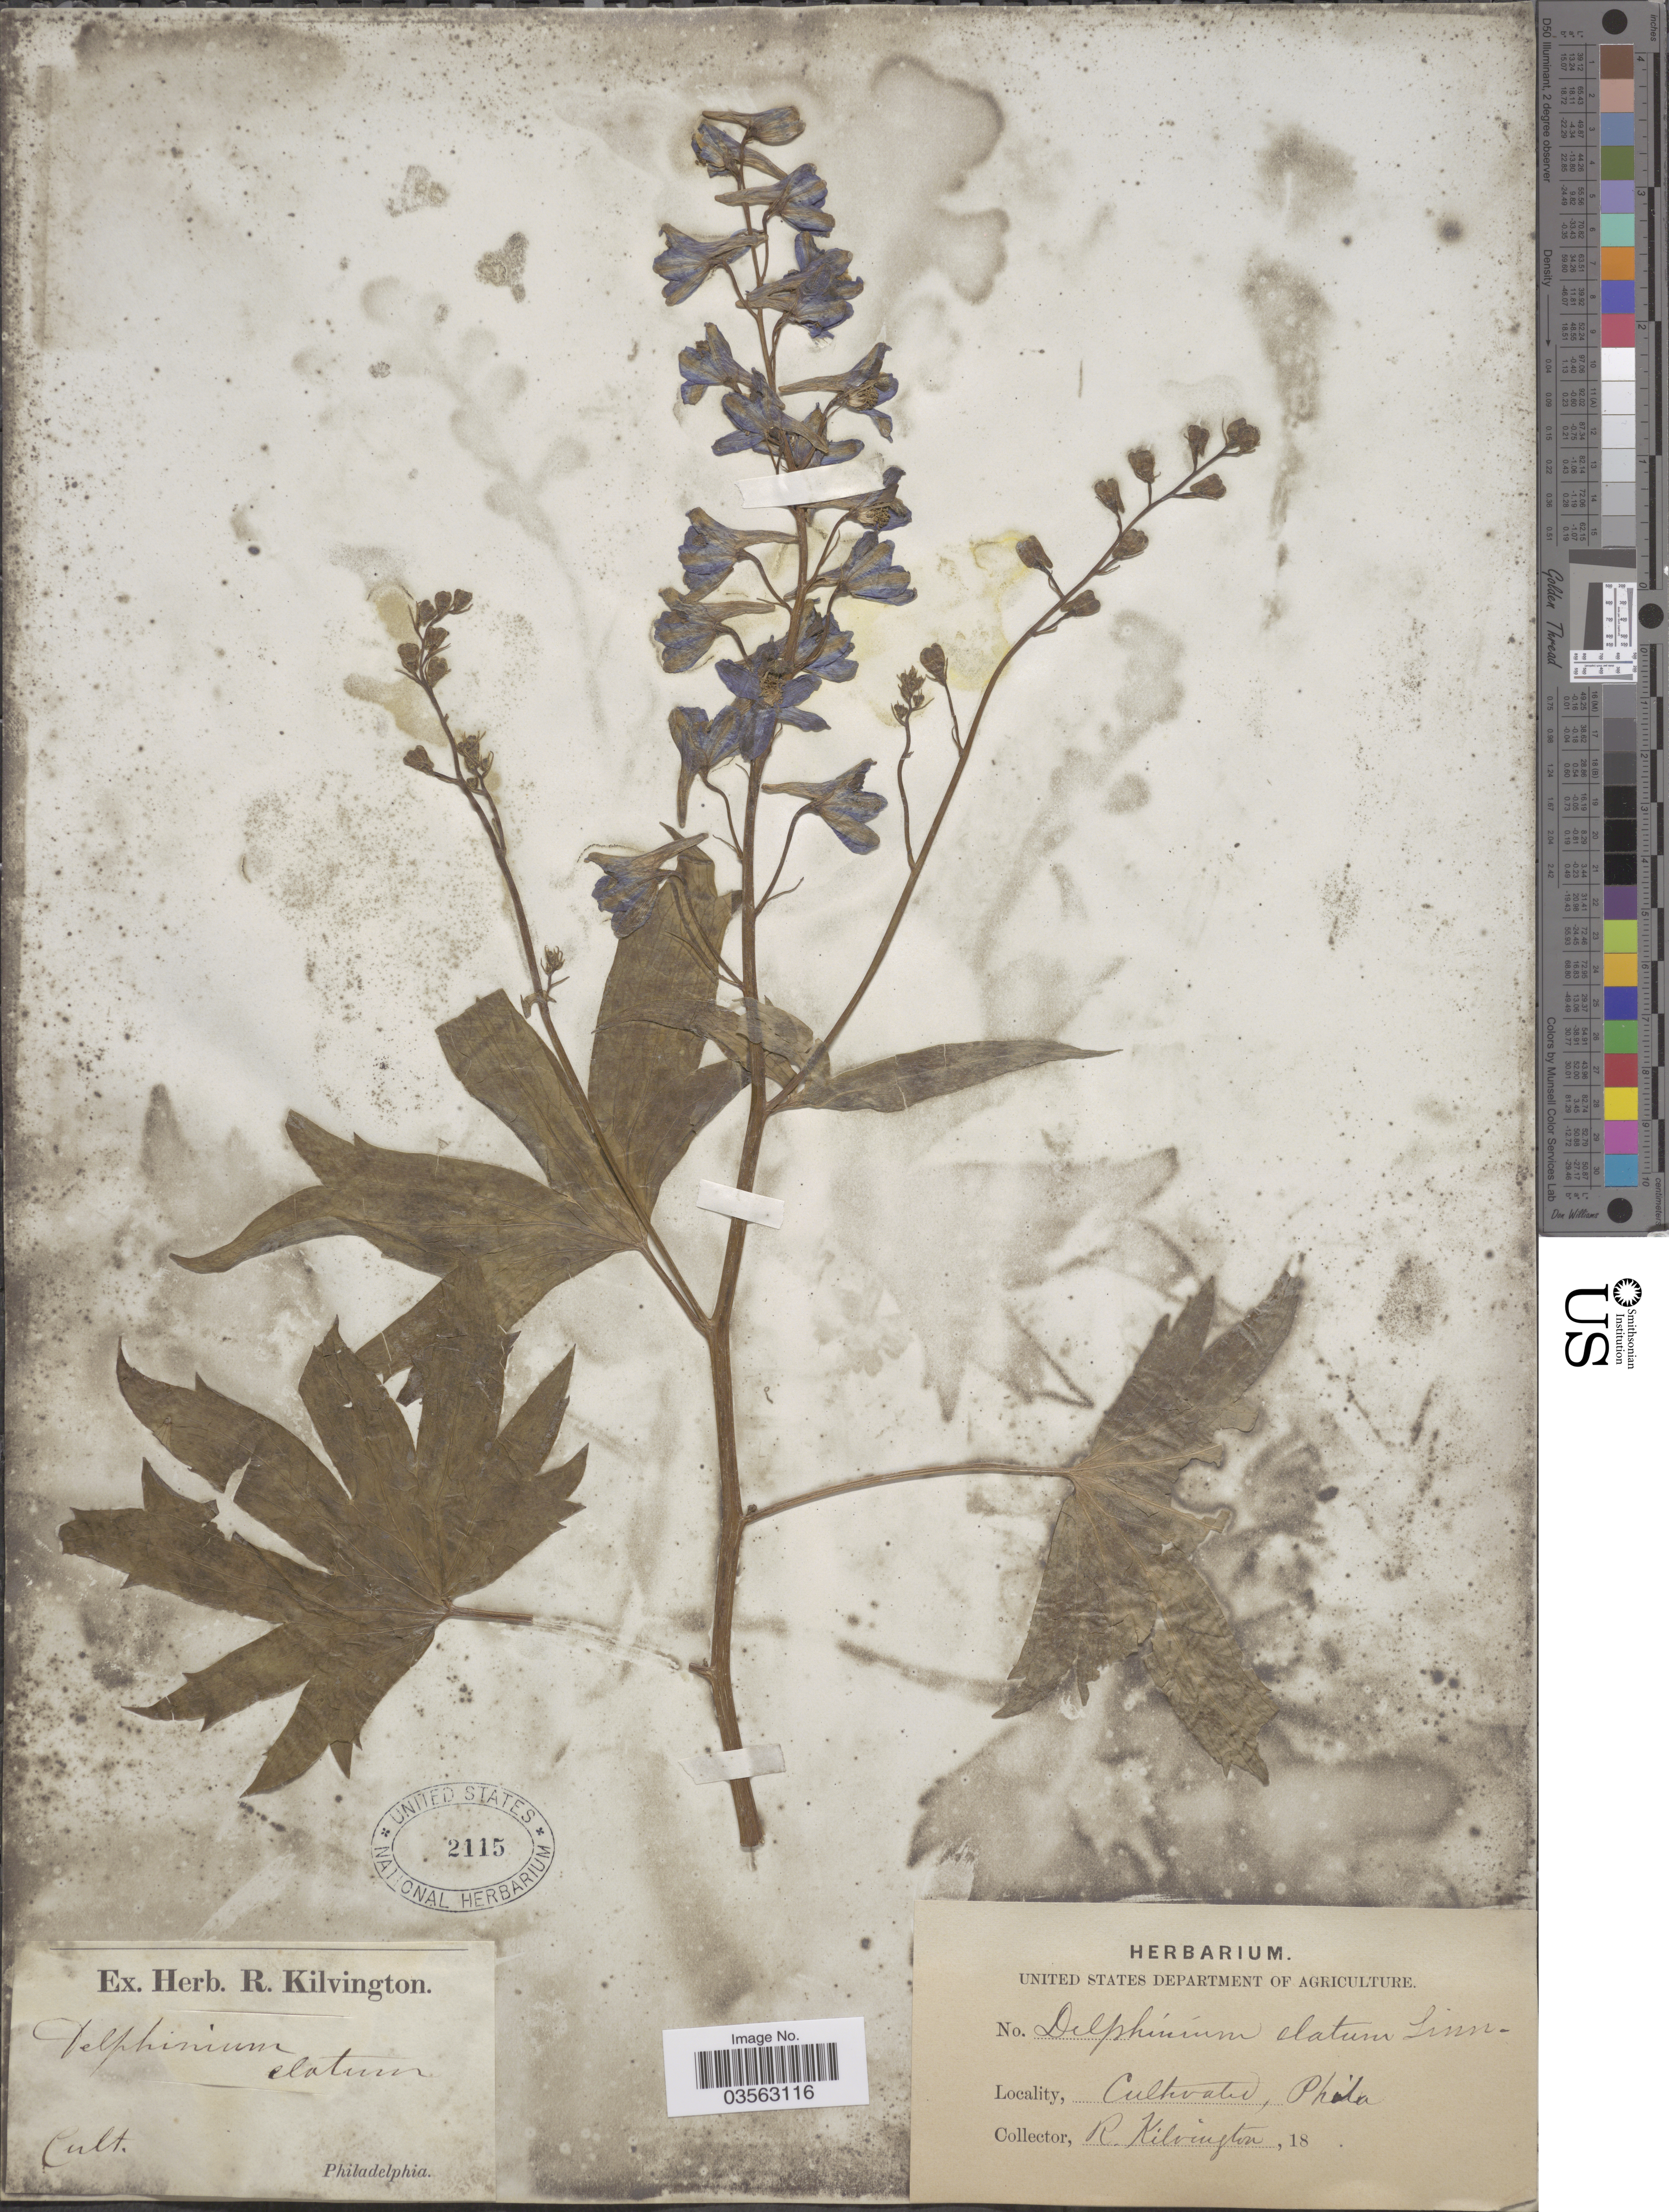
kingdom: Plantae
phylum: Tracheophyta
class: Magnoliopsida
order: Ranunculales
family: Ranunculaceae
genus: Delphinium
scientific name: Delphinium elatum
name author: L.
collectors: R. Kilvington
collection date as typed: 18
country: United States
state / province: Pennsylvania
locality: Philadelphia.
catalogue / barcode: US 2115